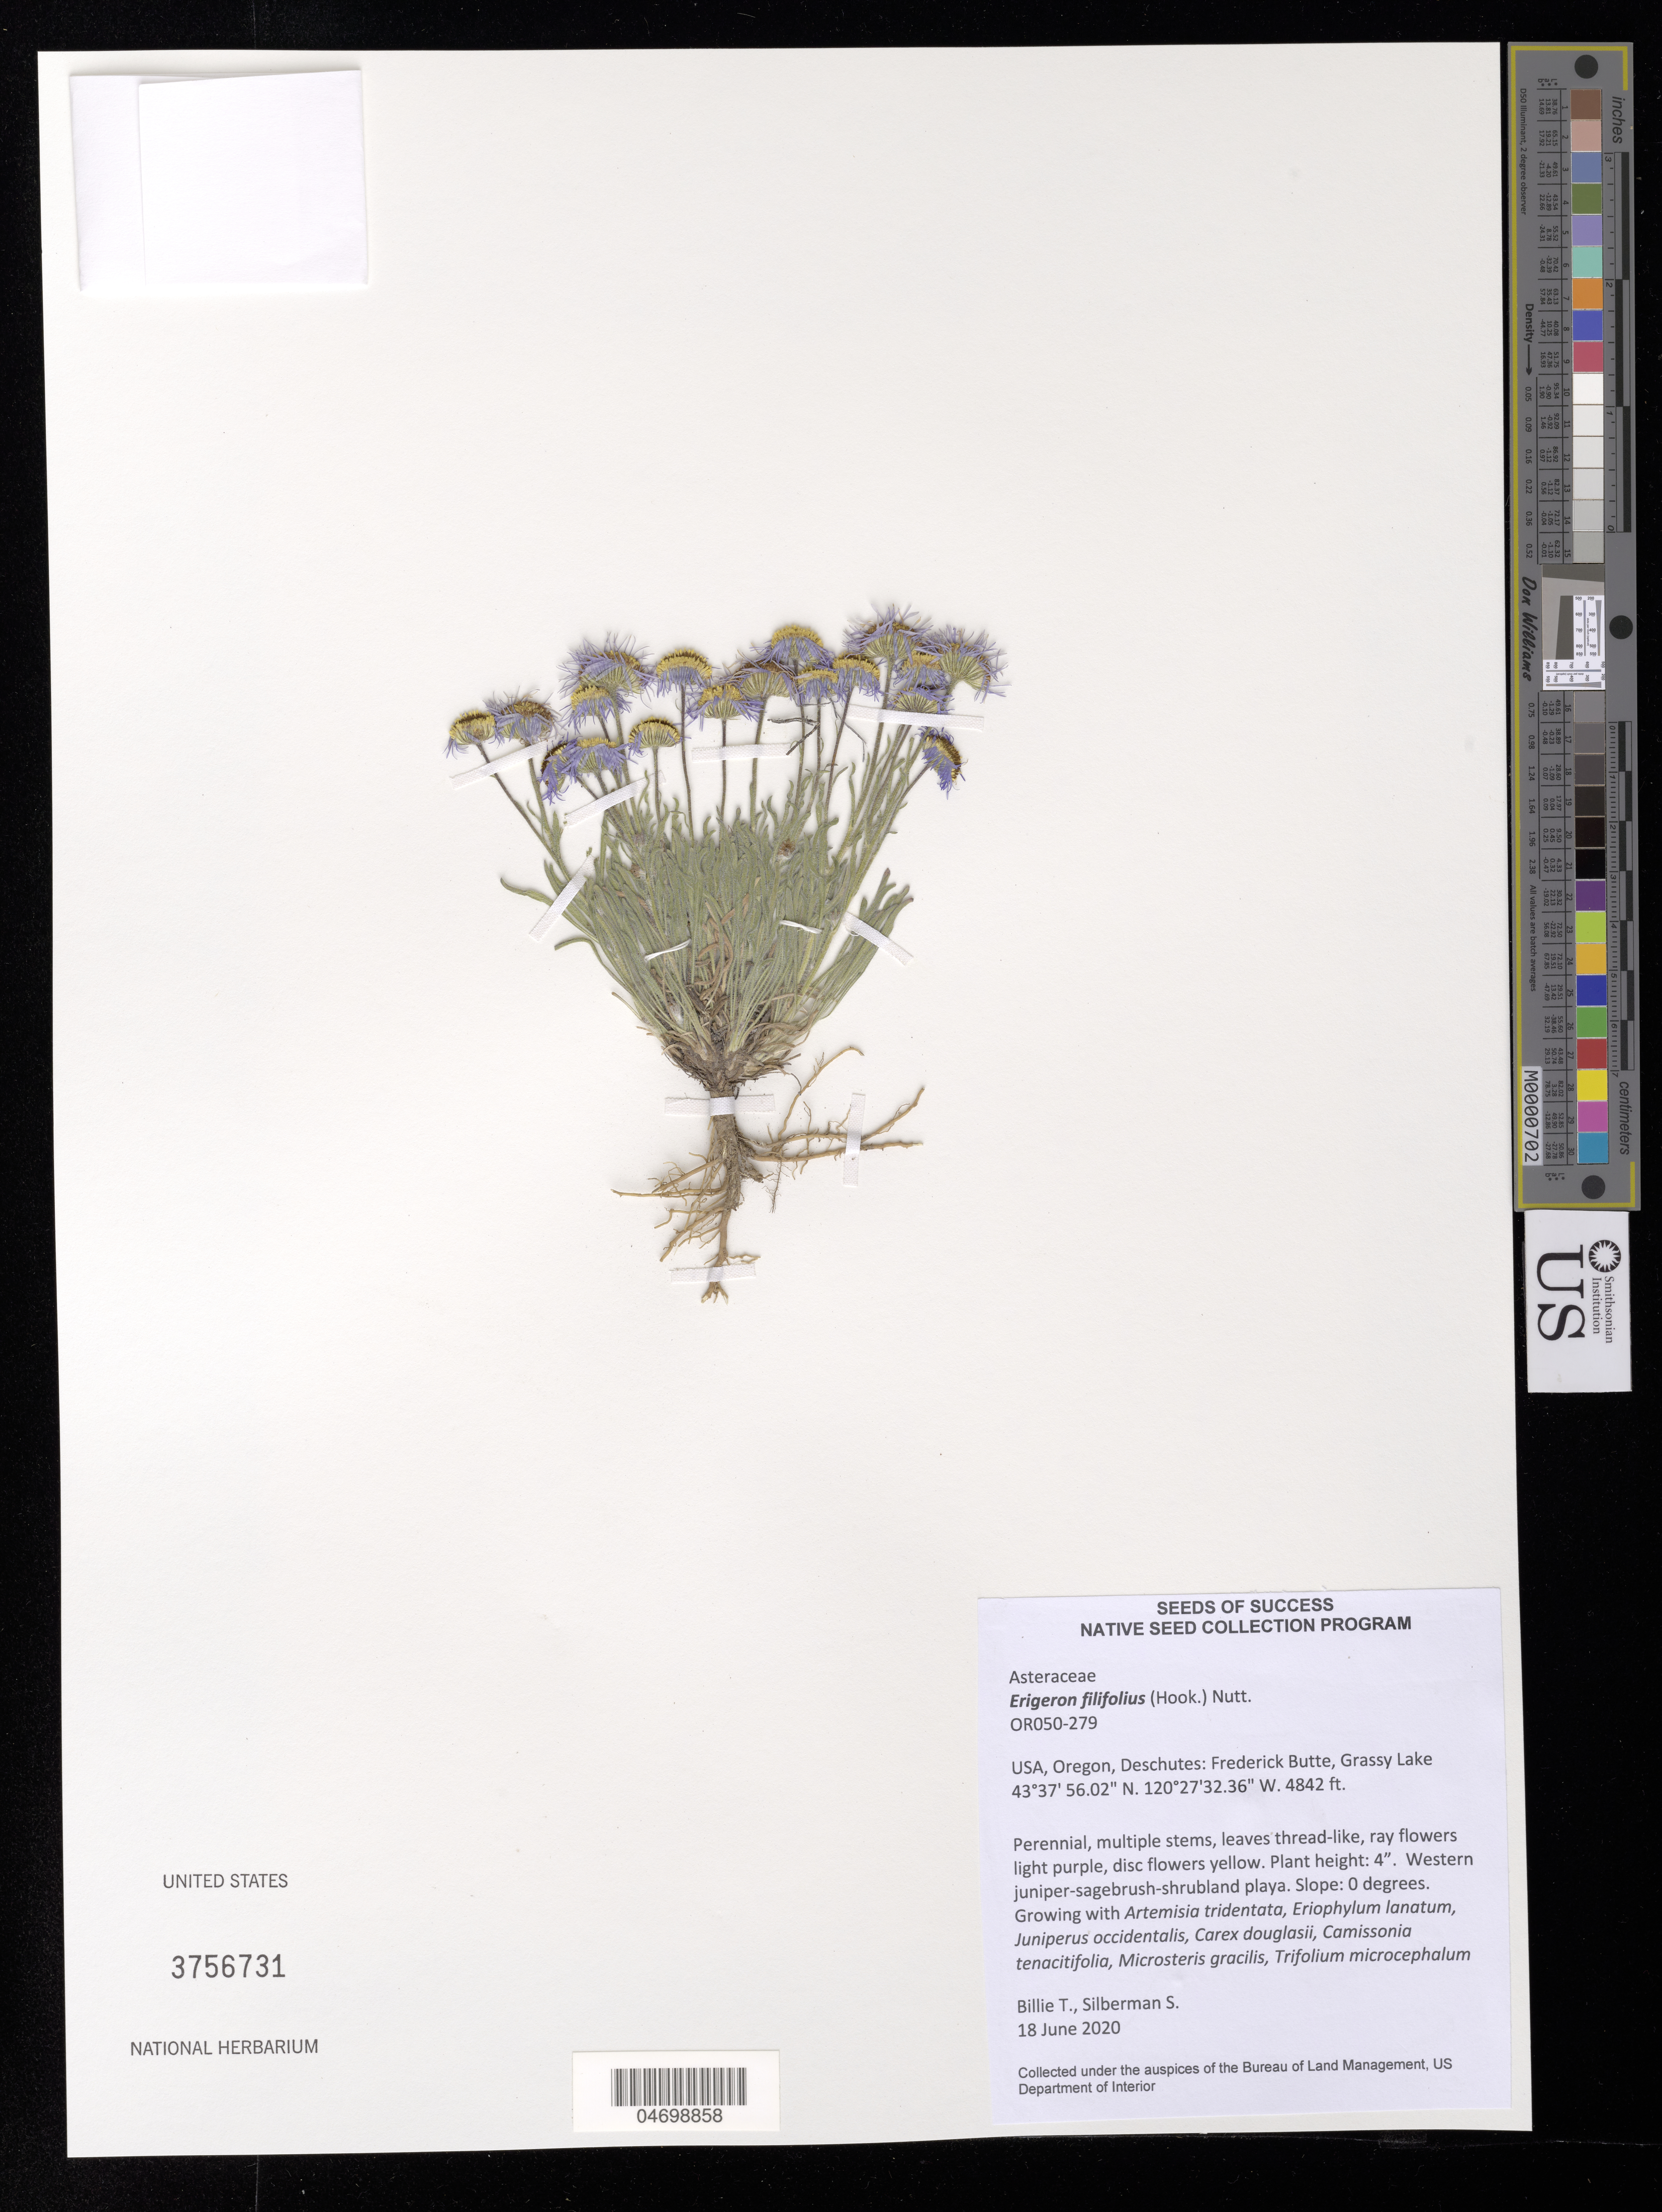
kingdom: Plantae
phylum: Tracheophyta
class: Magnoliopsida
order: Asterales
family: Asteraceae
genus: Erigeron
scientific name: Erigeron filifolius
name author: (Hook.) Nutt.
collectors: T. Billie & S. Silberman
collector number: OR050-279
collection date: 2020-06-18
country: United States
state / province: Oregon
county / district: Wasco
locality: Frederick Butte, Grassy lake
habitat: Western juniper-sagebrush-shrubland playa. With Artemisia tridentata, Juniperus occidentalis, Carex douglasii, etc.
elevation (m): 1476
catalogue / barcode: US 3756731